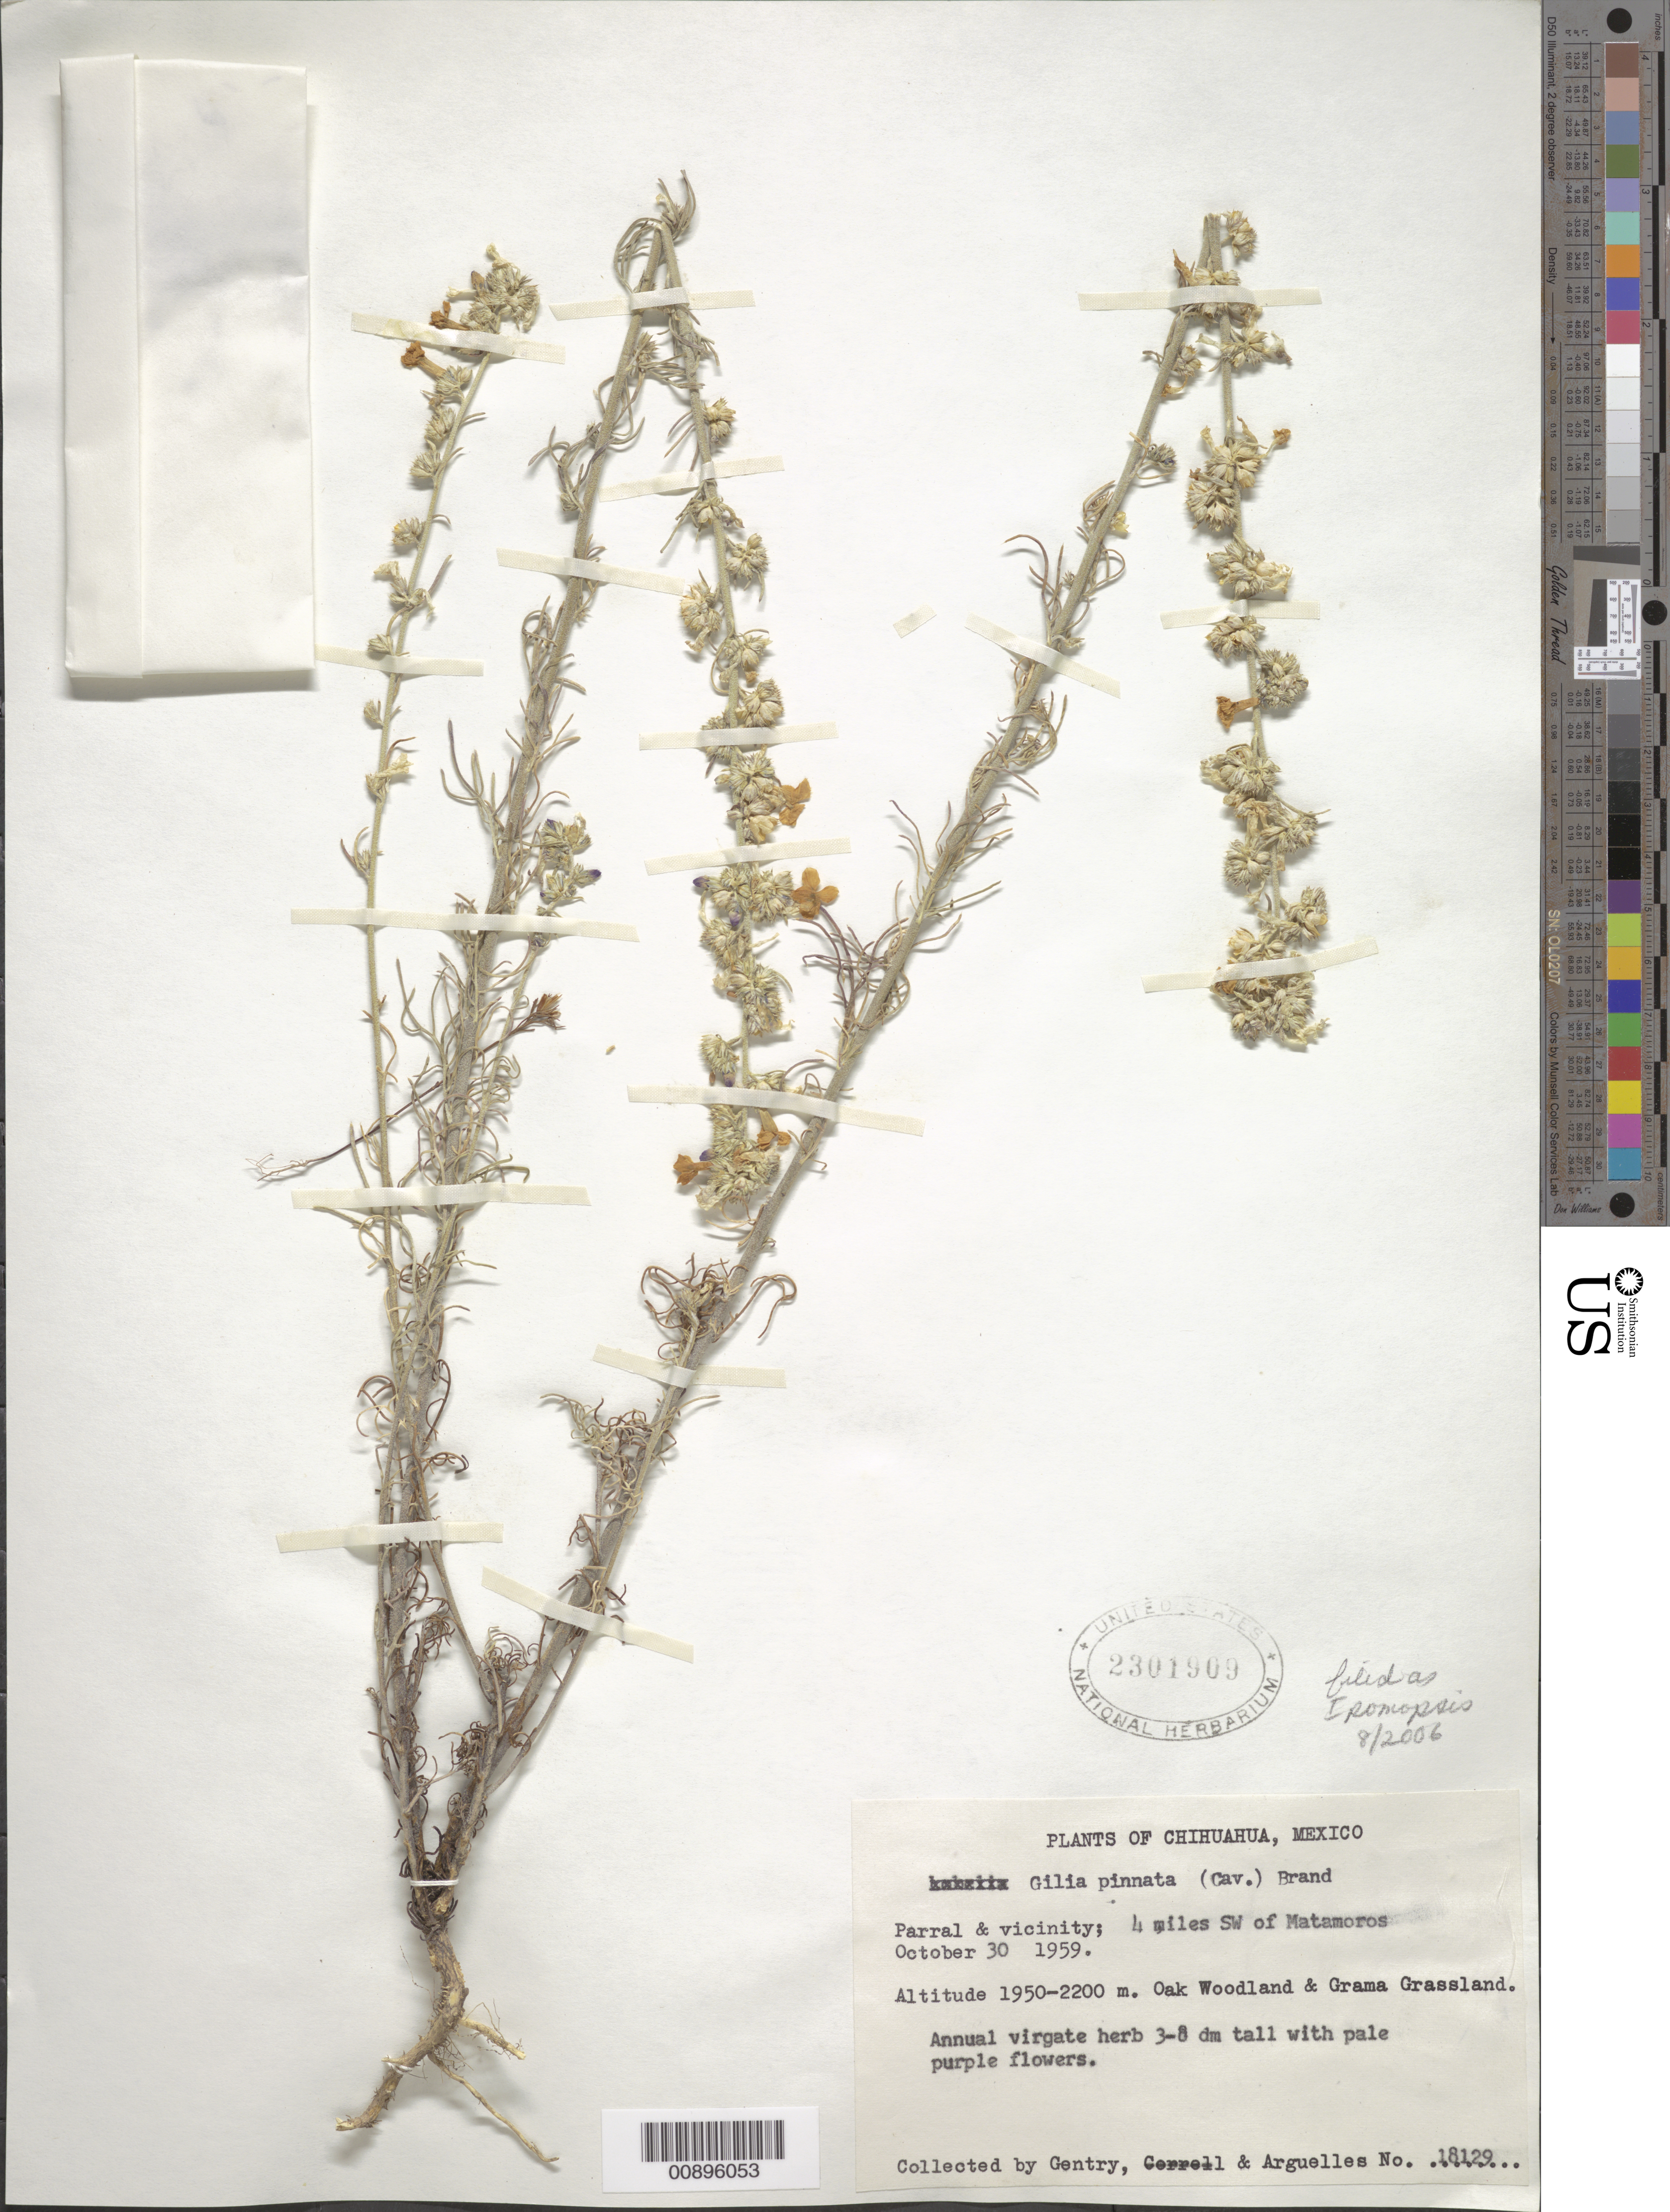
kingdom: Plantae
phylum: Tracheophyta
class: Magnoliopsida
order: Ericales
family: Polemoniaceae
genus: Ipomopsis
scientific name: Ipomopsis pinnata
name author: (Cav.) V.E. Grant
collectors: Gentry, -- & Arguelles, --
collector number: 18129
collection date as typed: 30 Oct 1959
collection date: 1959-10-30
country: Mexico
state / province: Chihuahua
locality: Parral & vicinity; 4 miles SW of Matamoros, Chihuahua.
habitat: Oak Woodland & Grama Grassland.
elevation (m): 2200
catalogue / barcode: US 2301909